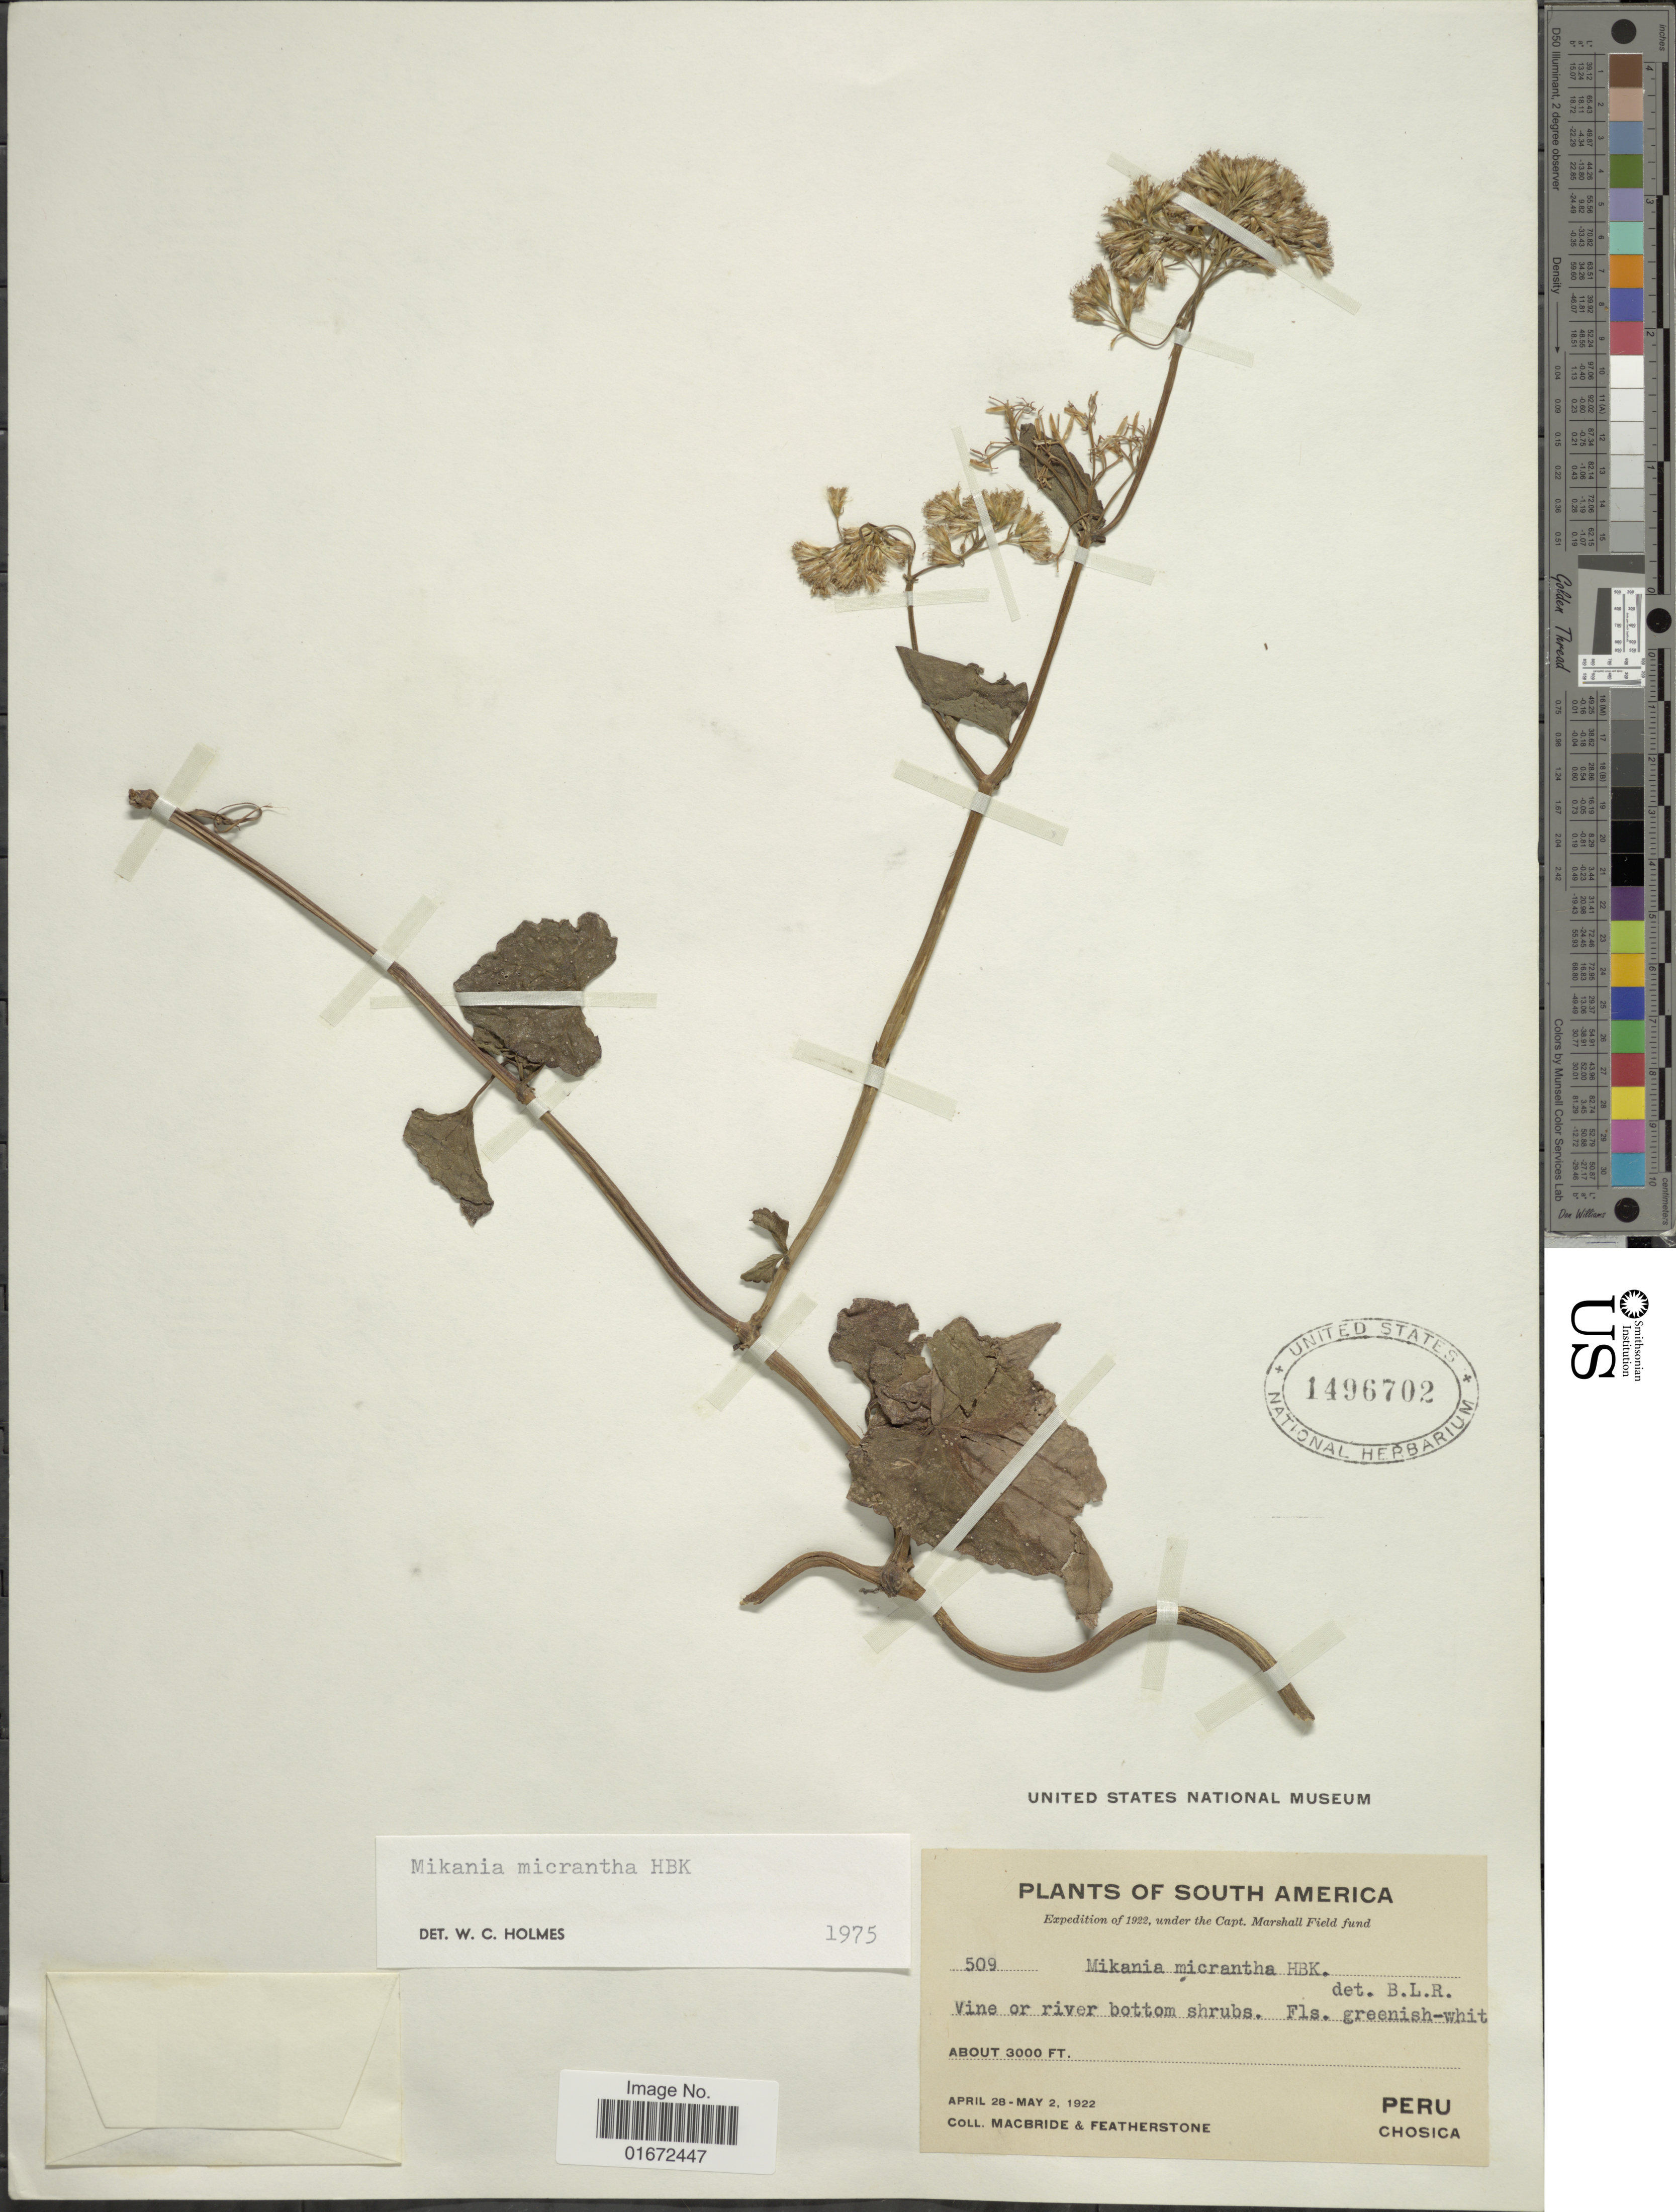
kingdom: Plantae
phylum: Tracheophyta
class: Magnoliopsida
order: Asterales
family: Asteraceae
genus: Mikania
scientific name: Mikania micrantha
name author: Kunth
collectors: Macbride, -- & -. Featherstone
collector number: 509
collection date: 1922-04-28/1922-05-02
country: Peru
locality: Vine or river bottom shrubs. Chosica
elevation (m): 914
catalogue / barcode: US 1496702